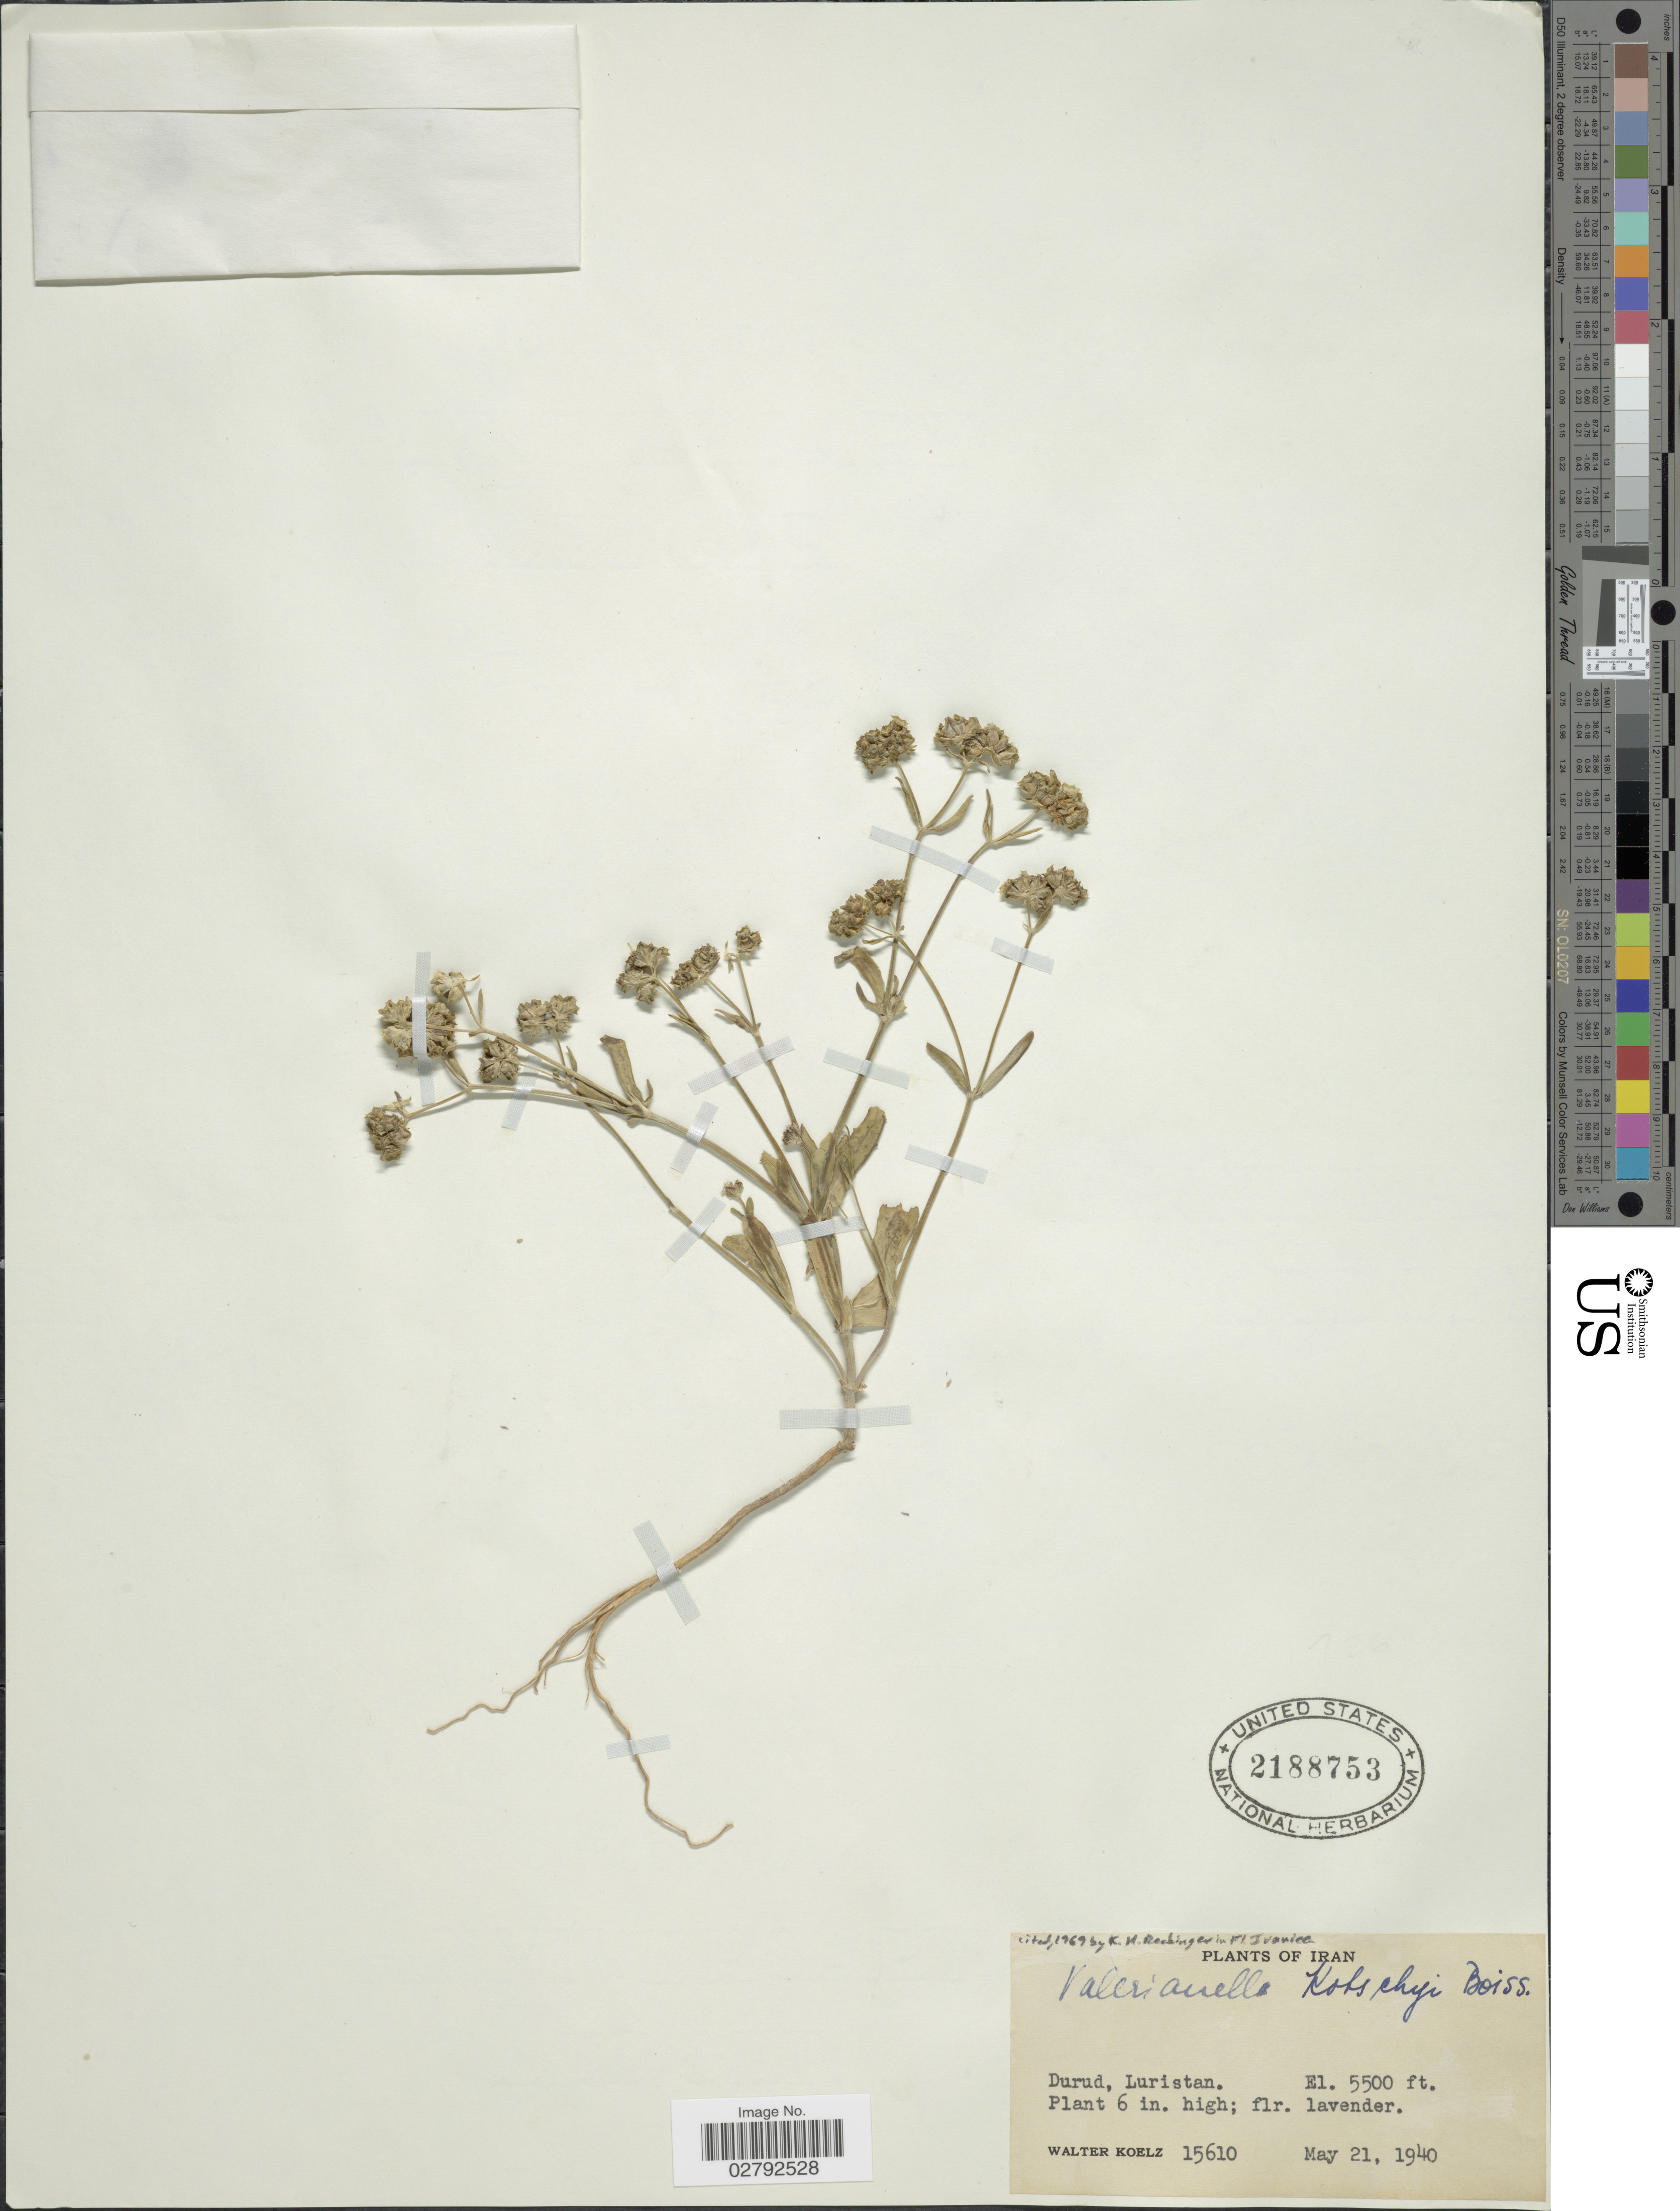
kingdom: Plantae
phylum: Tracheophyta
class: Magnoliopsida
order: Dipsacales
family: Caprifoliaceae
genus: Valerianella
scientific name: Valerianella kotschyi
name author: Boiss.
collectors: W. N. Koelz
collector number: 15610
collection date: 1940-05-21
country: Iran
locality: Durud, Luristan.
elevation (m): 1676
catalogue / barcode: US 2188753